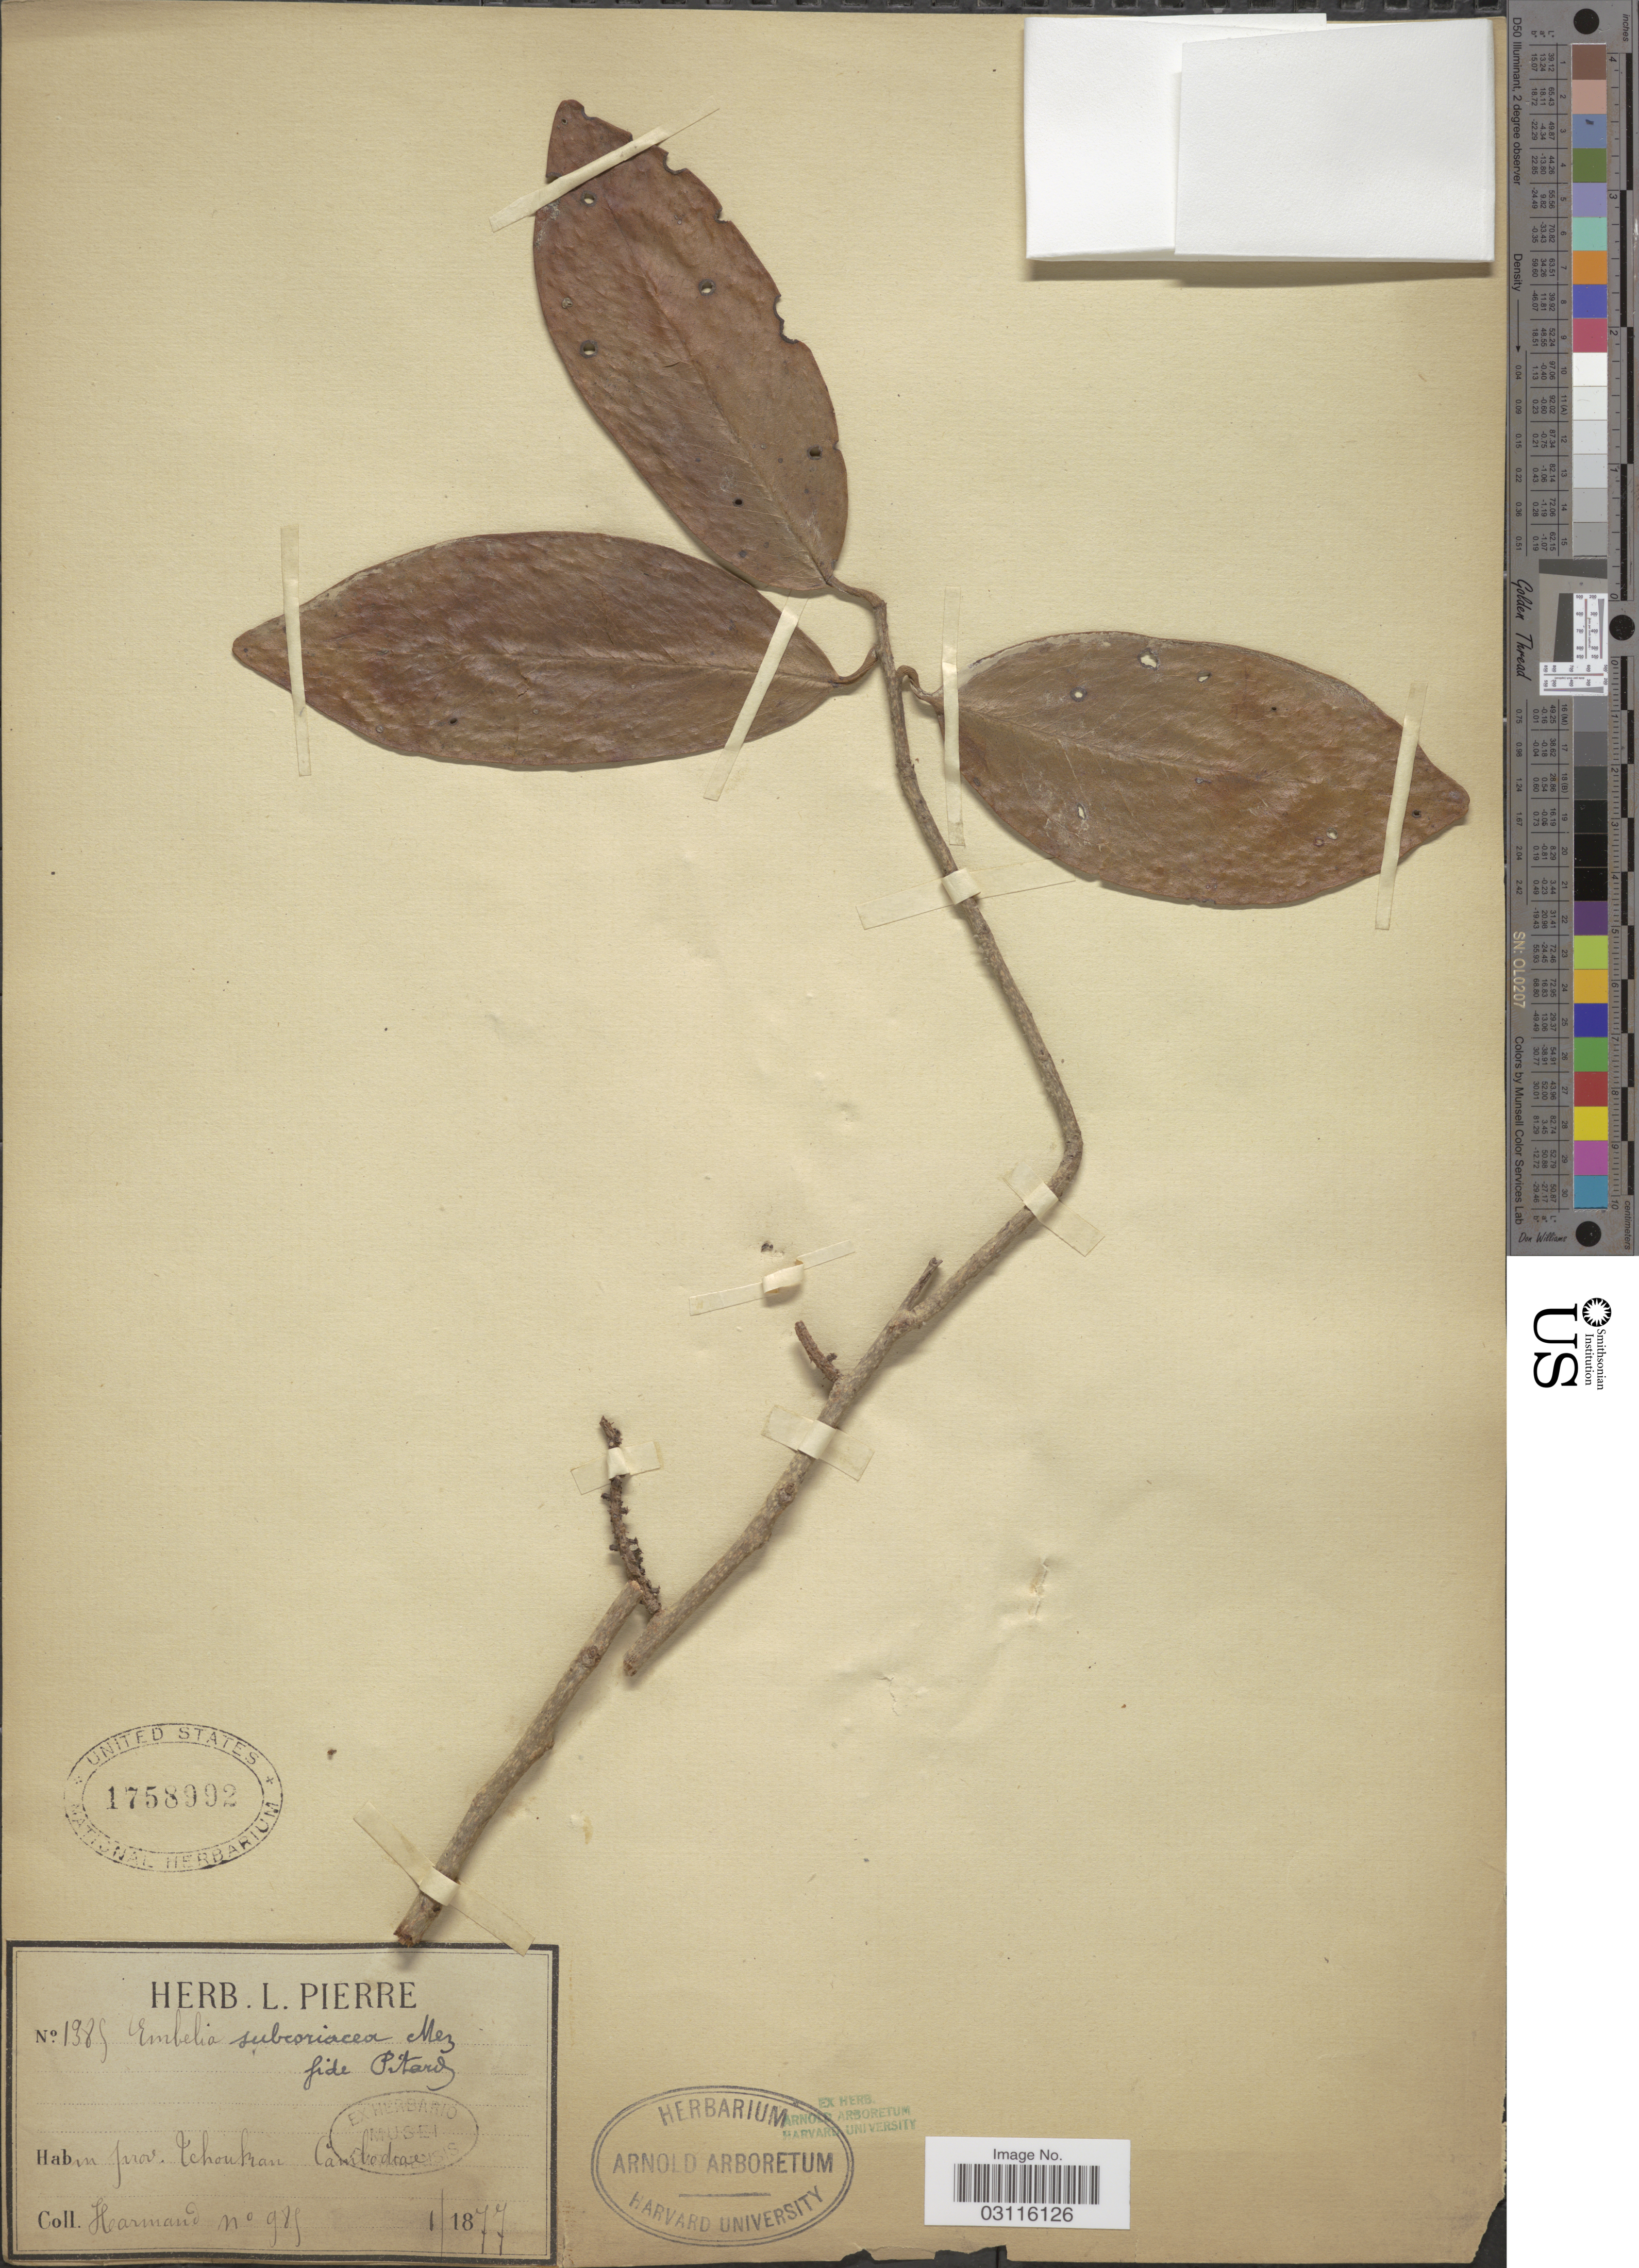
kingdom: Plantae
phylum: Tracheophyta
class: Magnoliopsida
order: Ericales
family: Primulaceae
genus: Embelia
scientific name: Embelia subcoriacea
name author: (C.B. Clarke) Mez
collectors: Harmand, --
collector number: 1385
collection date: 1877-01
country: Cambodia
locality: Prov. Tchoukan, Cambodia.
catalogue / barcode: US 1758992